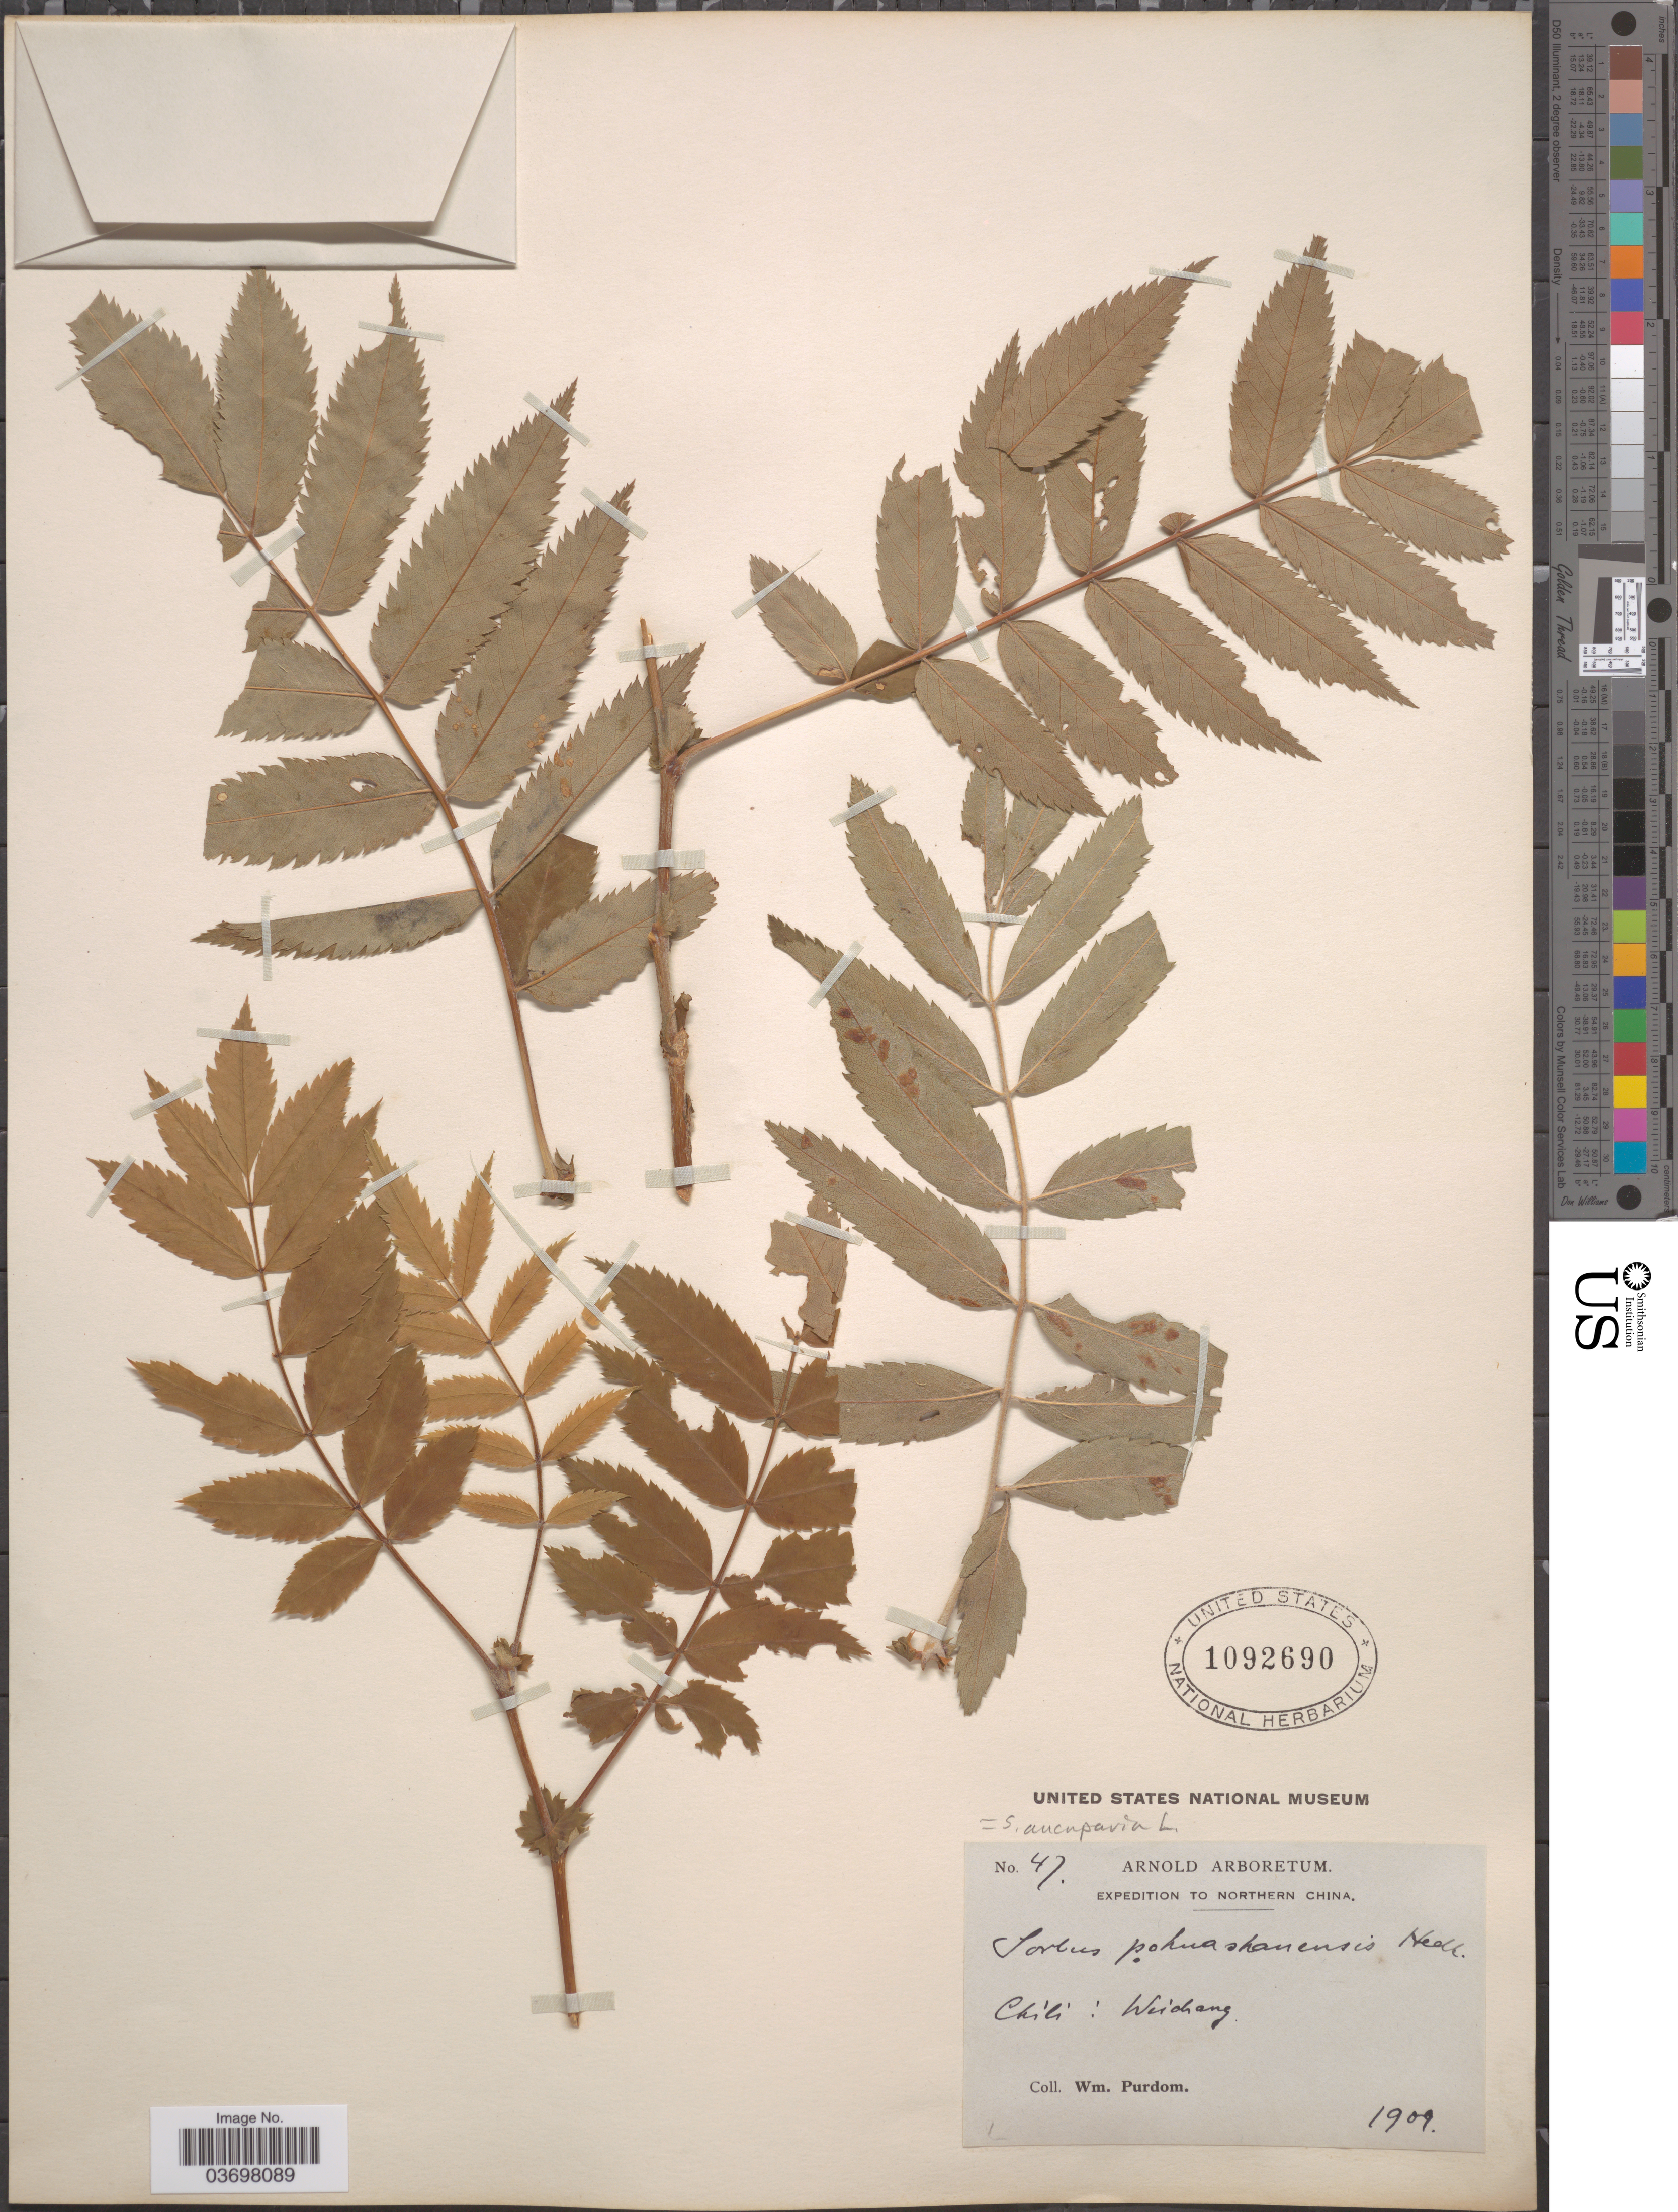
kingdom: Plantae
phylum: Tracheophyta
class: Magnoliopsida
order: Rosales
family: Rosaceae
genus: Sorbus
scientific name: Sorbus aucuparia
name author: L.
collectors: W. Purdom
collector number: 47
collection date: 1909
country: China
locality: Northern China. Chili: Weidsang [interpreted].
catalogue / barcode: US 1092690